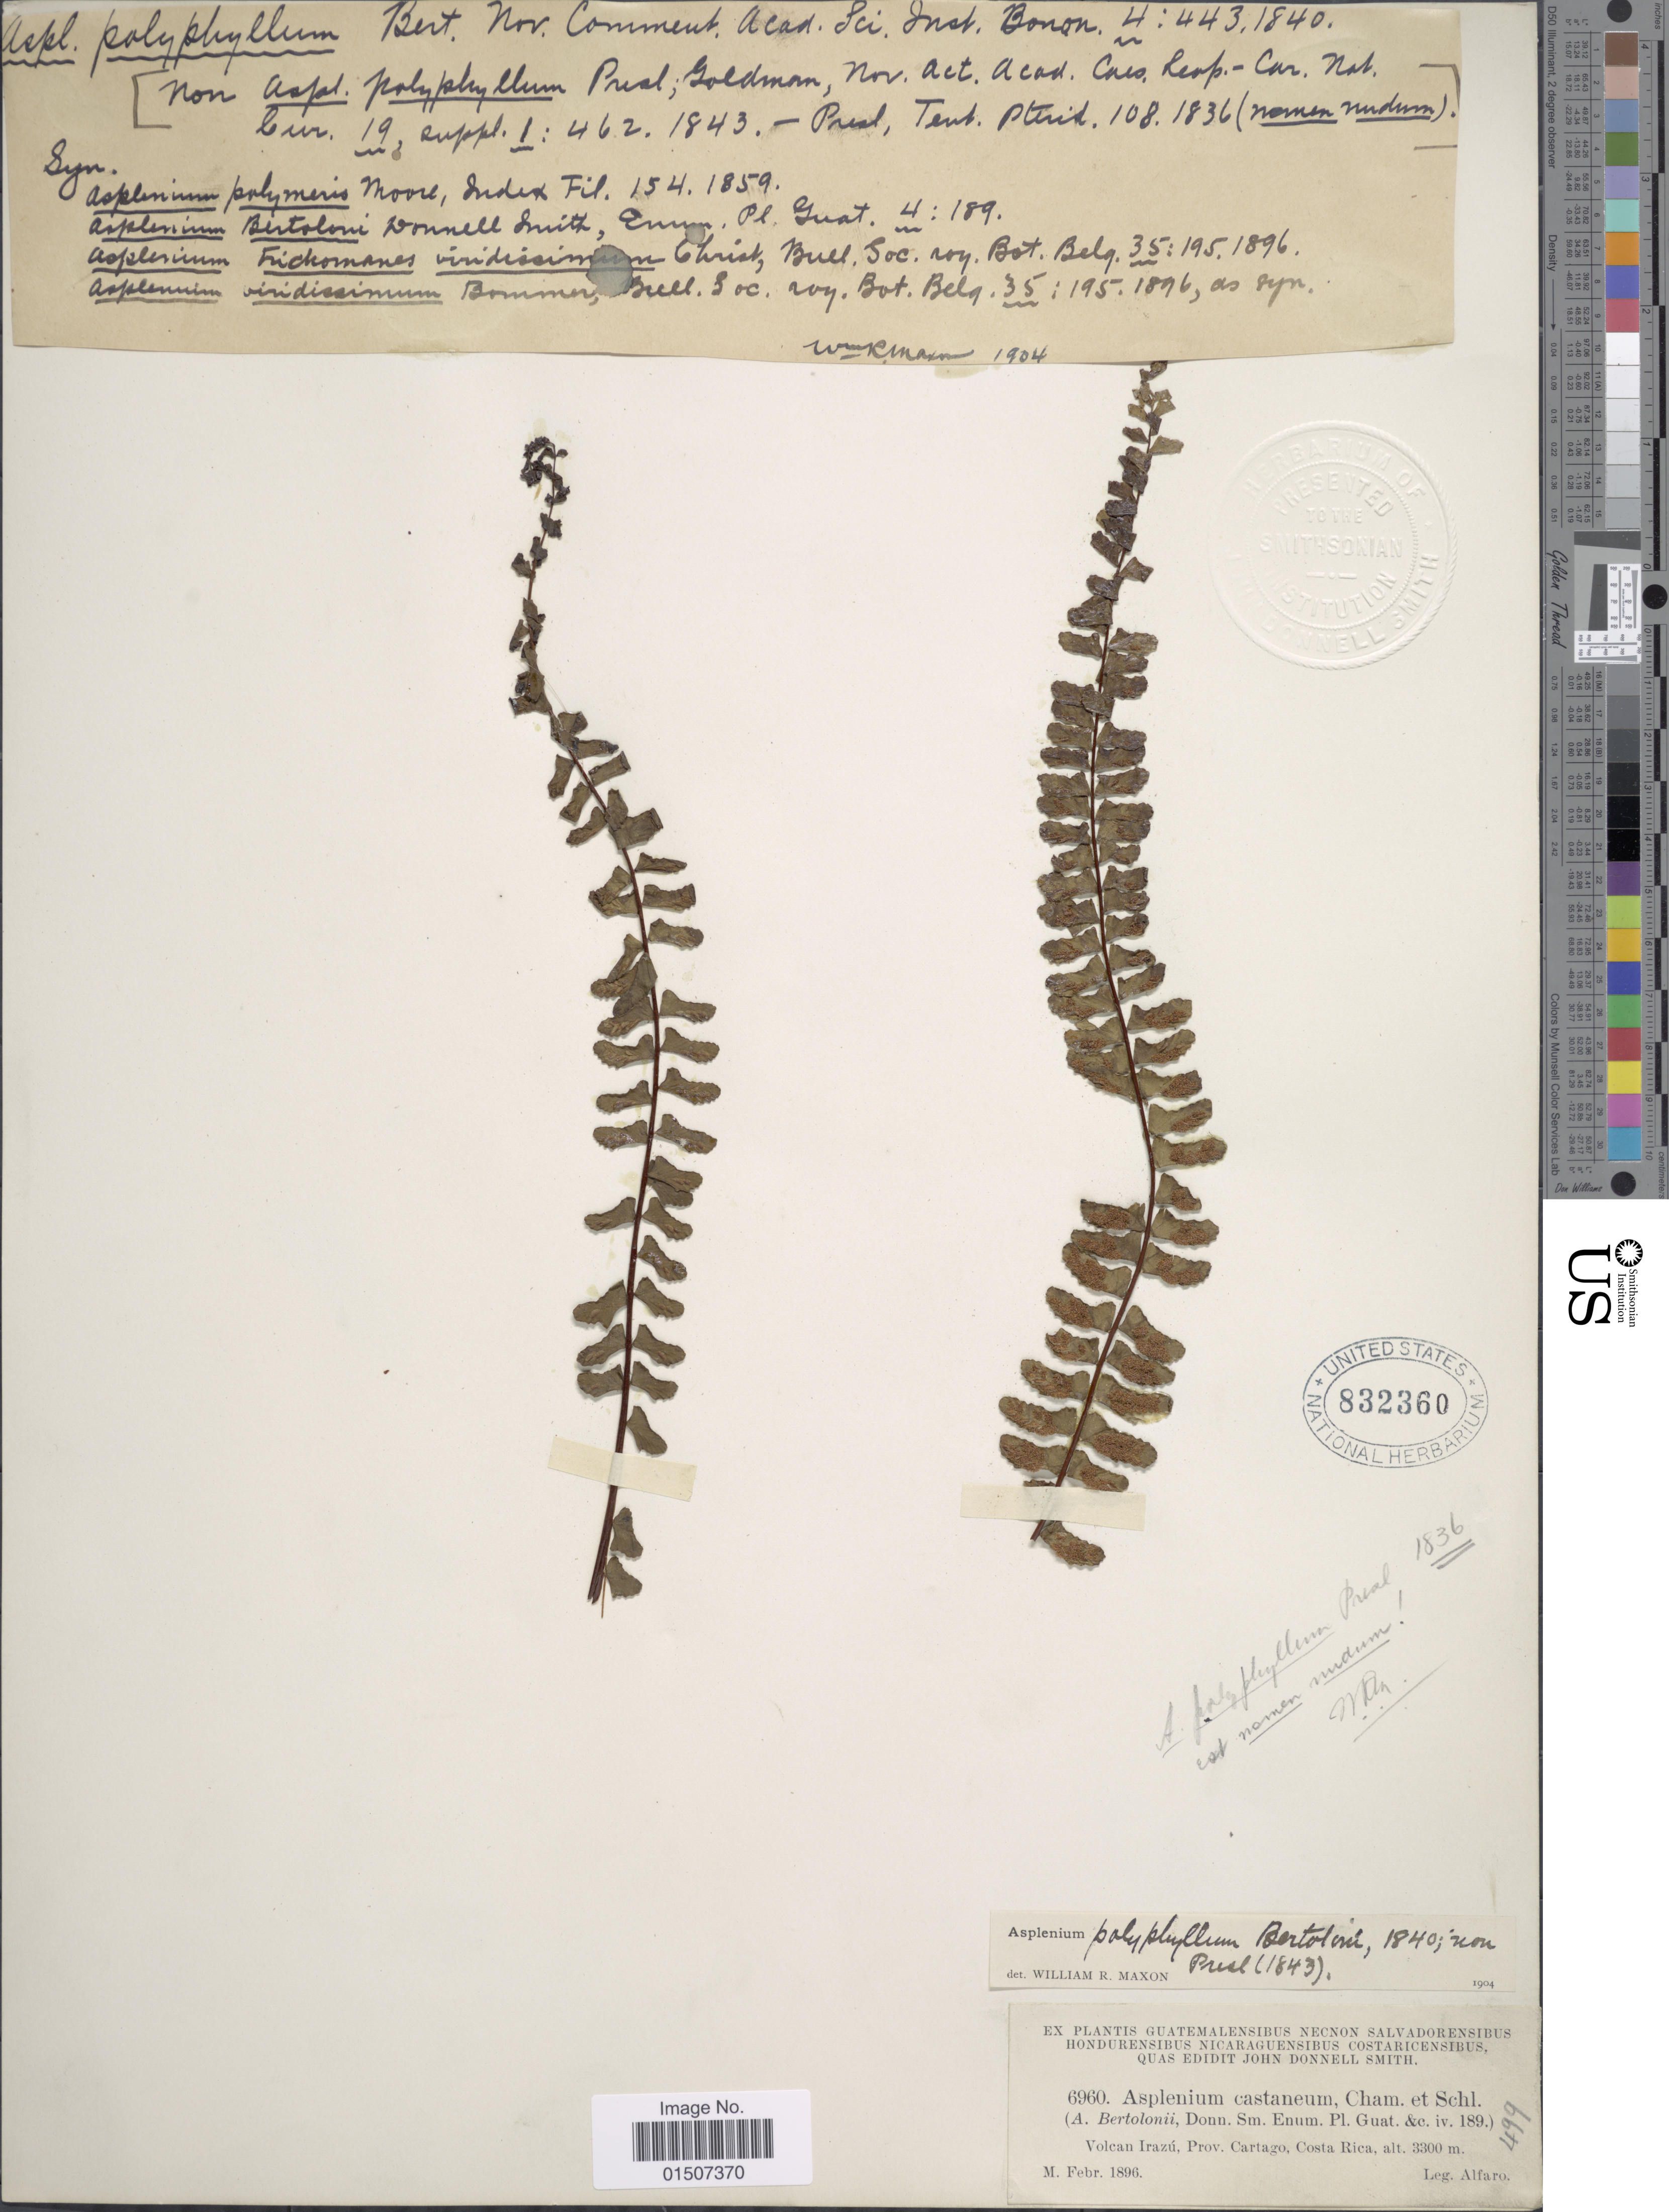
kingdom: Plantae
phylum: Tracheophyta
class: Polypodiopsida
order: Polypodiales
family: Aspleniaceae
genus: Asplenium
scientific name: Asplenium polyphyllum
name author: Bertol.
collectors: A. Alfaro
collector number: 6960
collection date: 1896-02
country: Costa Rica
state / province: Cartago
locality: Volcan Irazú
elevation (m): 3300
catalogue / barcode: US 832360